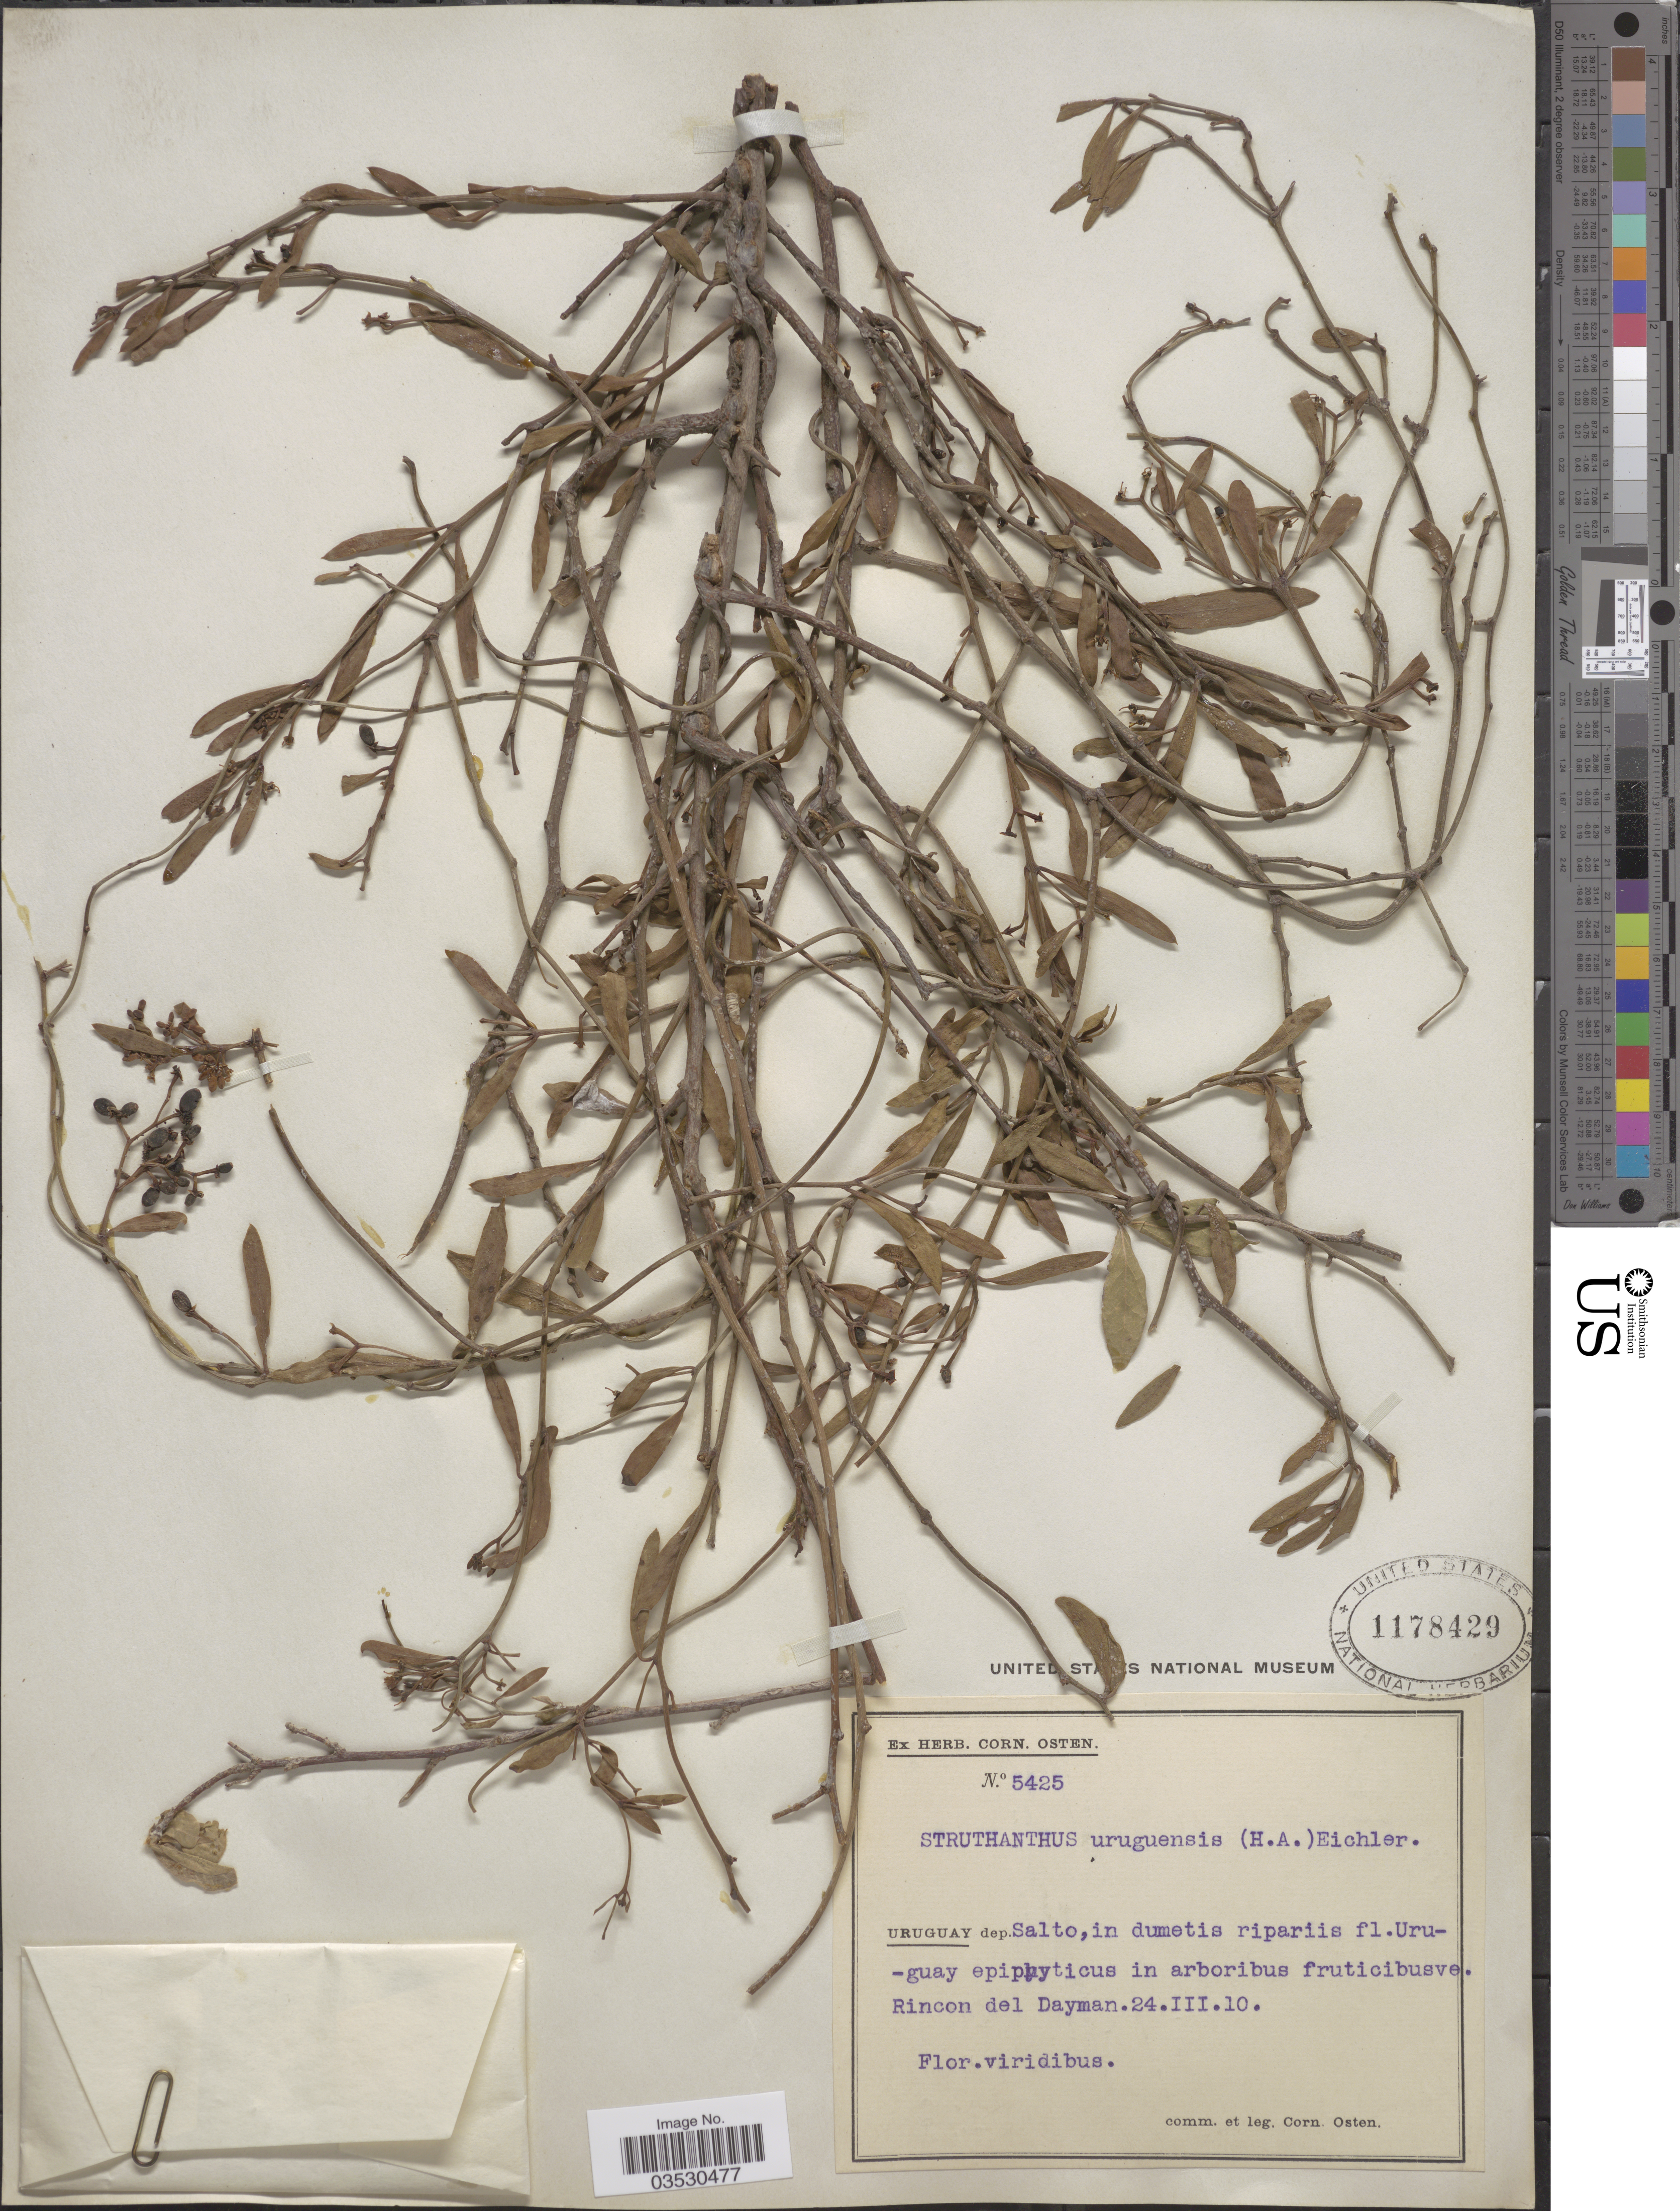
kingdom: Plantae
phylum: Tracheophyta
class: Magnoliopsida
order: Santalales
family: Loranthaceae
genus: Struthanthus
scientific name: Struthanthus uraguensis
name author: G. Don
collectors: C. Osten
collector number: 5425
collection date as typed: Transcribed d/m/y: 24/3/10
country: Uruguay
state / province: Salto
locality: Dep. Salto, in dumetis ripariis fl. Uruguay. Rincon del Dayman.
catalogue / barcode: US 1178429